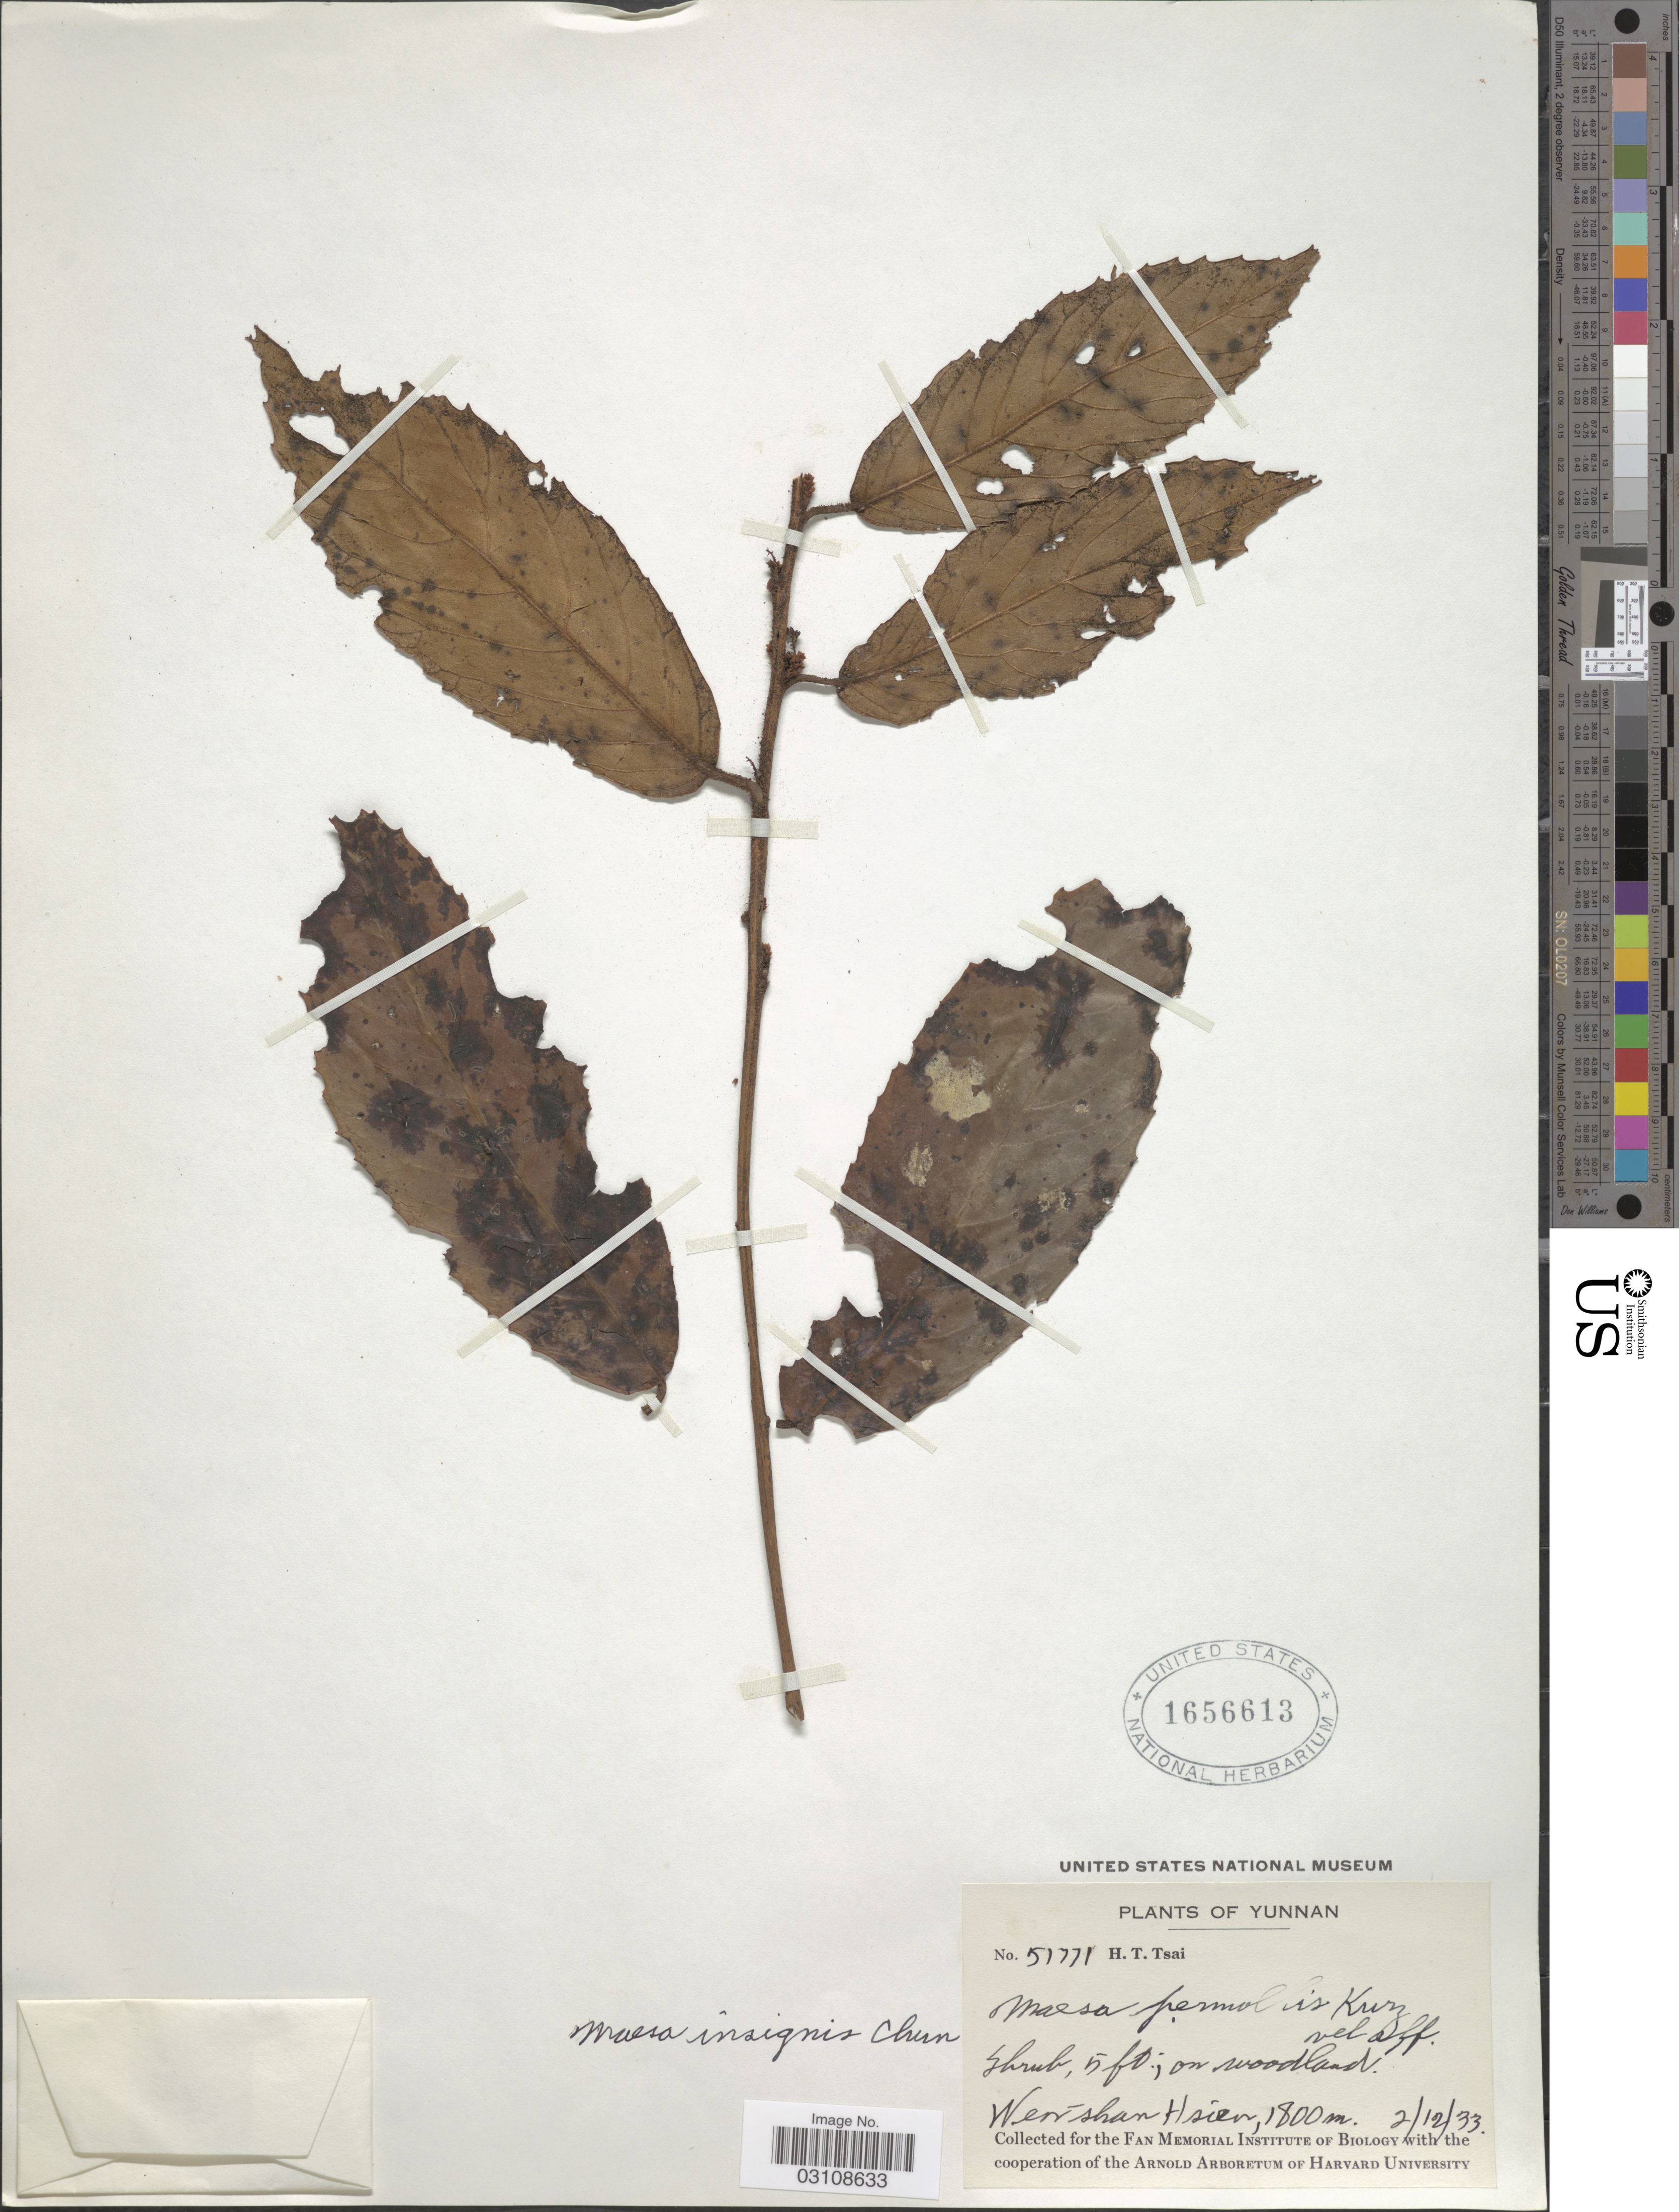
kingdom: Plantae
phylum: Tracheophyta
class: Magnoliopsida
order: Ericales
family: Primulaceae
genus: Maesa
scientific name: Maesa insignis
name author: Chun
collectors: H. Tsai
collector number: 51771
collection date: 1933-12-02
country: China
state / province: Yunnan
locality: Wen shan Hsien.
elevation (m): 1800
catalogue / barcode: US 1656613